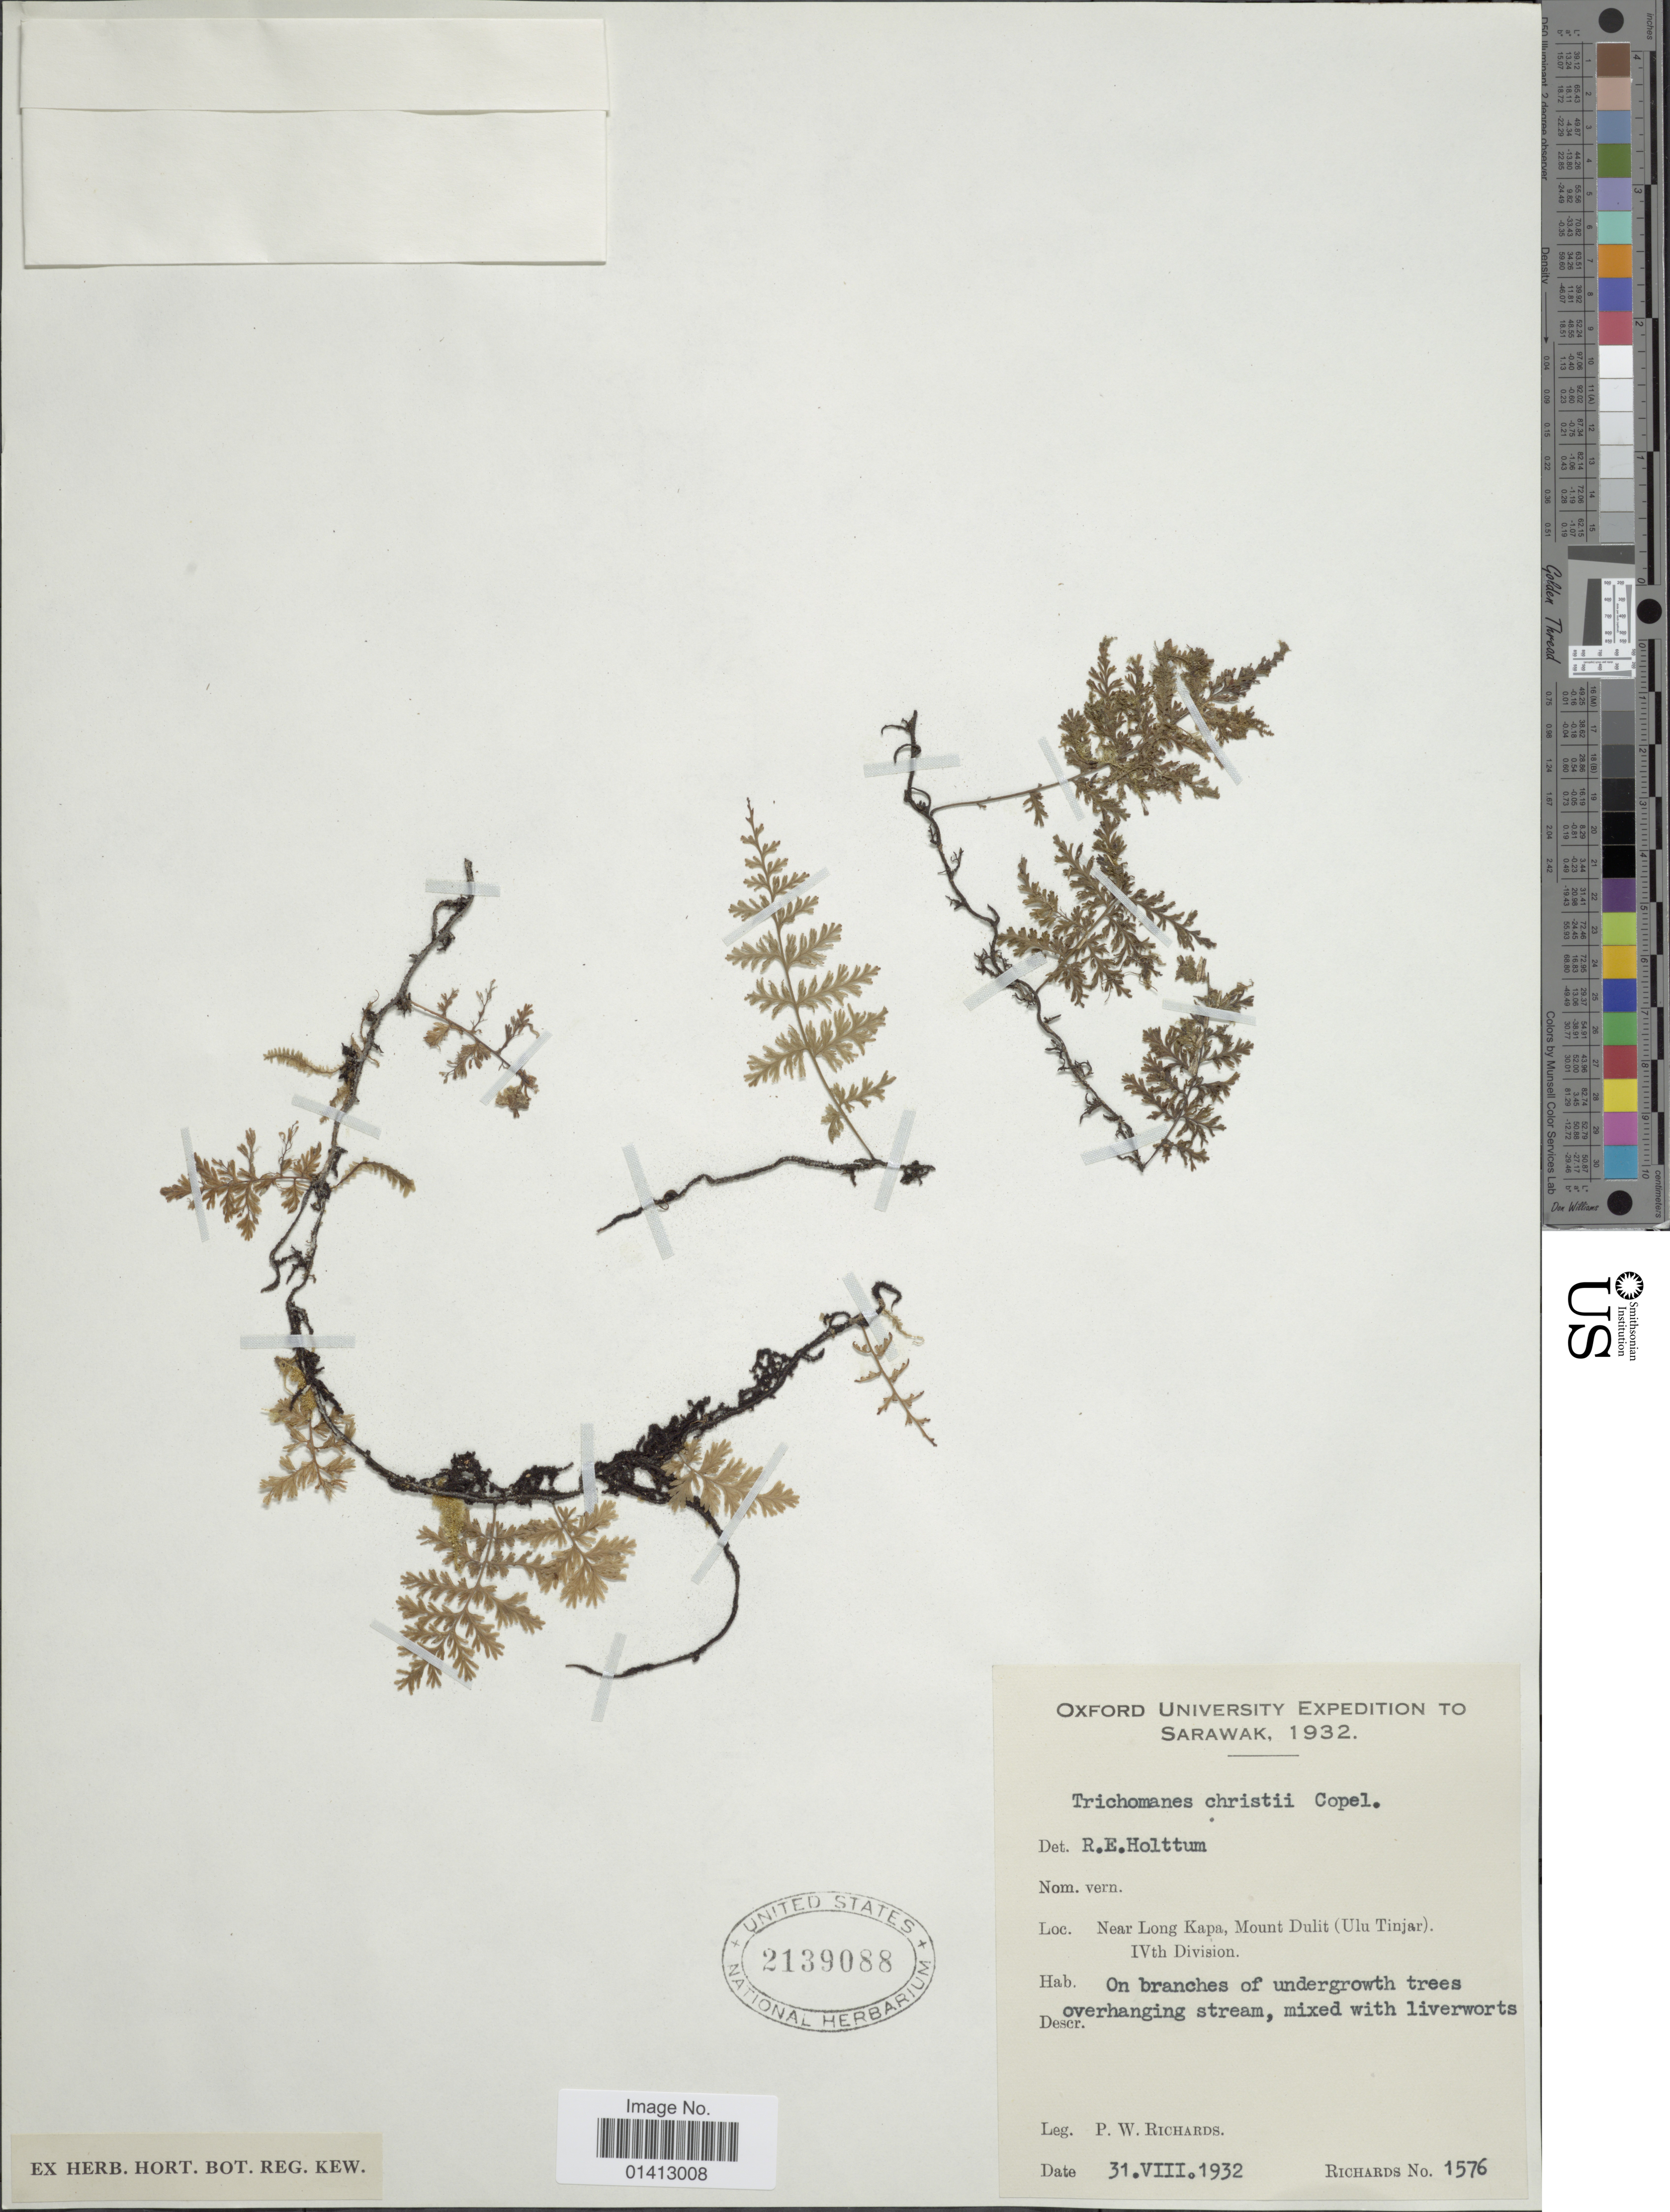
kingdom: Plantae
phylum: Tracheophyta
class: Polypodiopsida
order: Hymenophyllales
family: Hymenophyllaceae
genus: Crepidomanes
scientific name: Crepidomanes christii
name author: (Copel.) Copel.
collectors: P. Richards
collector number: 1576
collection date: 1932-08-31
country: Malaysia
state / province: Sarawak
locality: Near Long Kapa, Mount Dulit (Ulu Tinjar) IVth Division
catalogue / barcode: US 2139088